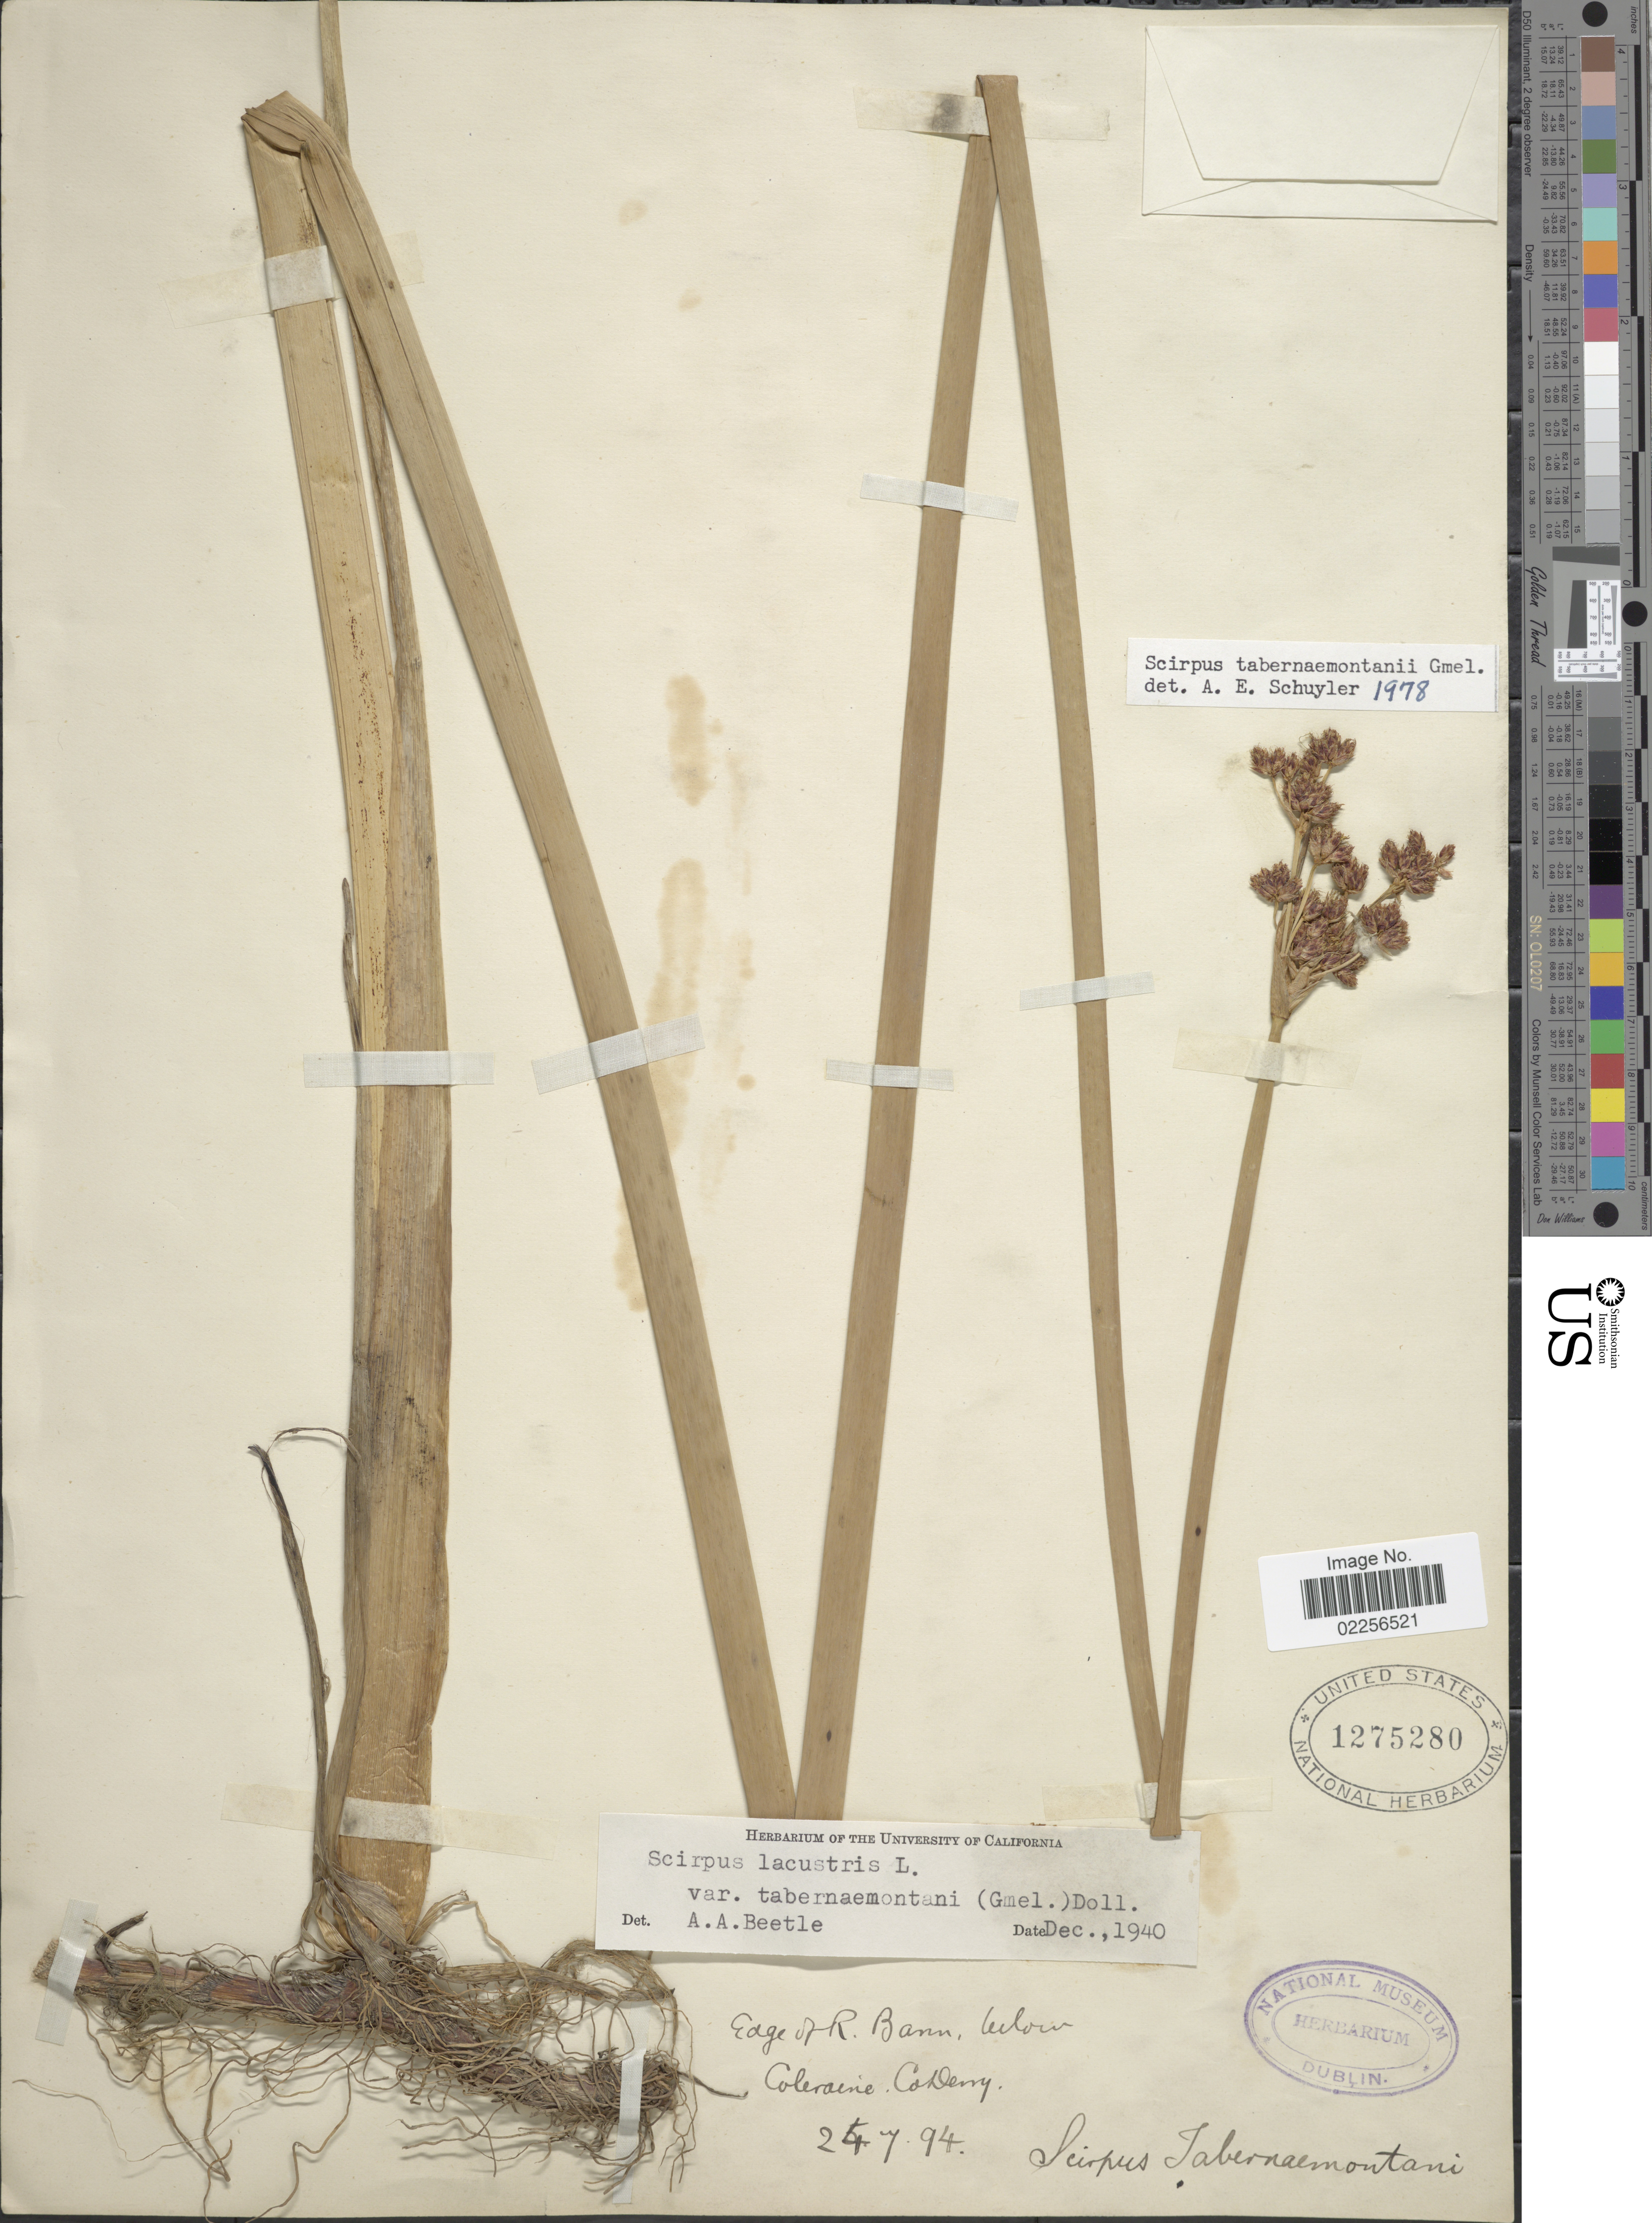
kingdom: Plantae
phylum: Tracheophyta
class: Liliopsida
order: Poales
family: Cyperaceae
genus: Schoenoplectus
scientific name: Schoenoplectus tabernaemontani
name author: (C.C. Gmel.) Palla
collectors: Ex herb. National Museum Dublin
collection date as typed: Transcribed d/m/y: 24/7/94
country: United Kingdom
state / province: Northern Ireland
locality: Edg of R. Bann, below Coleraine, Co. Derry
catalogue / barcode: US 1275280